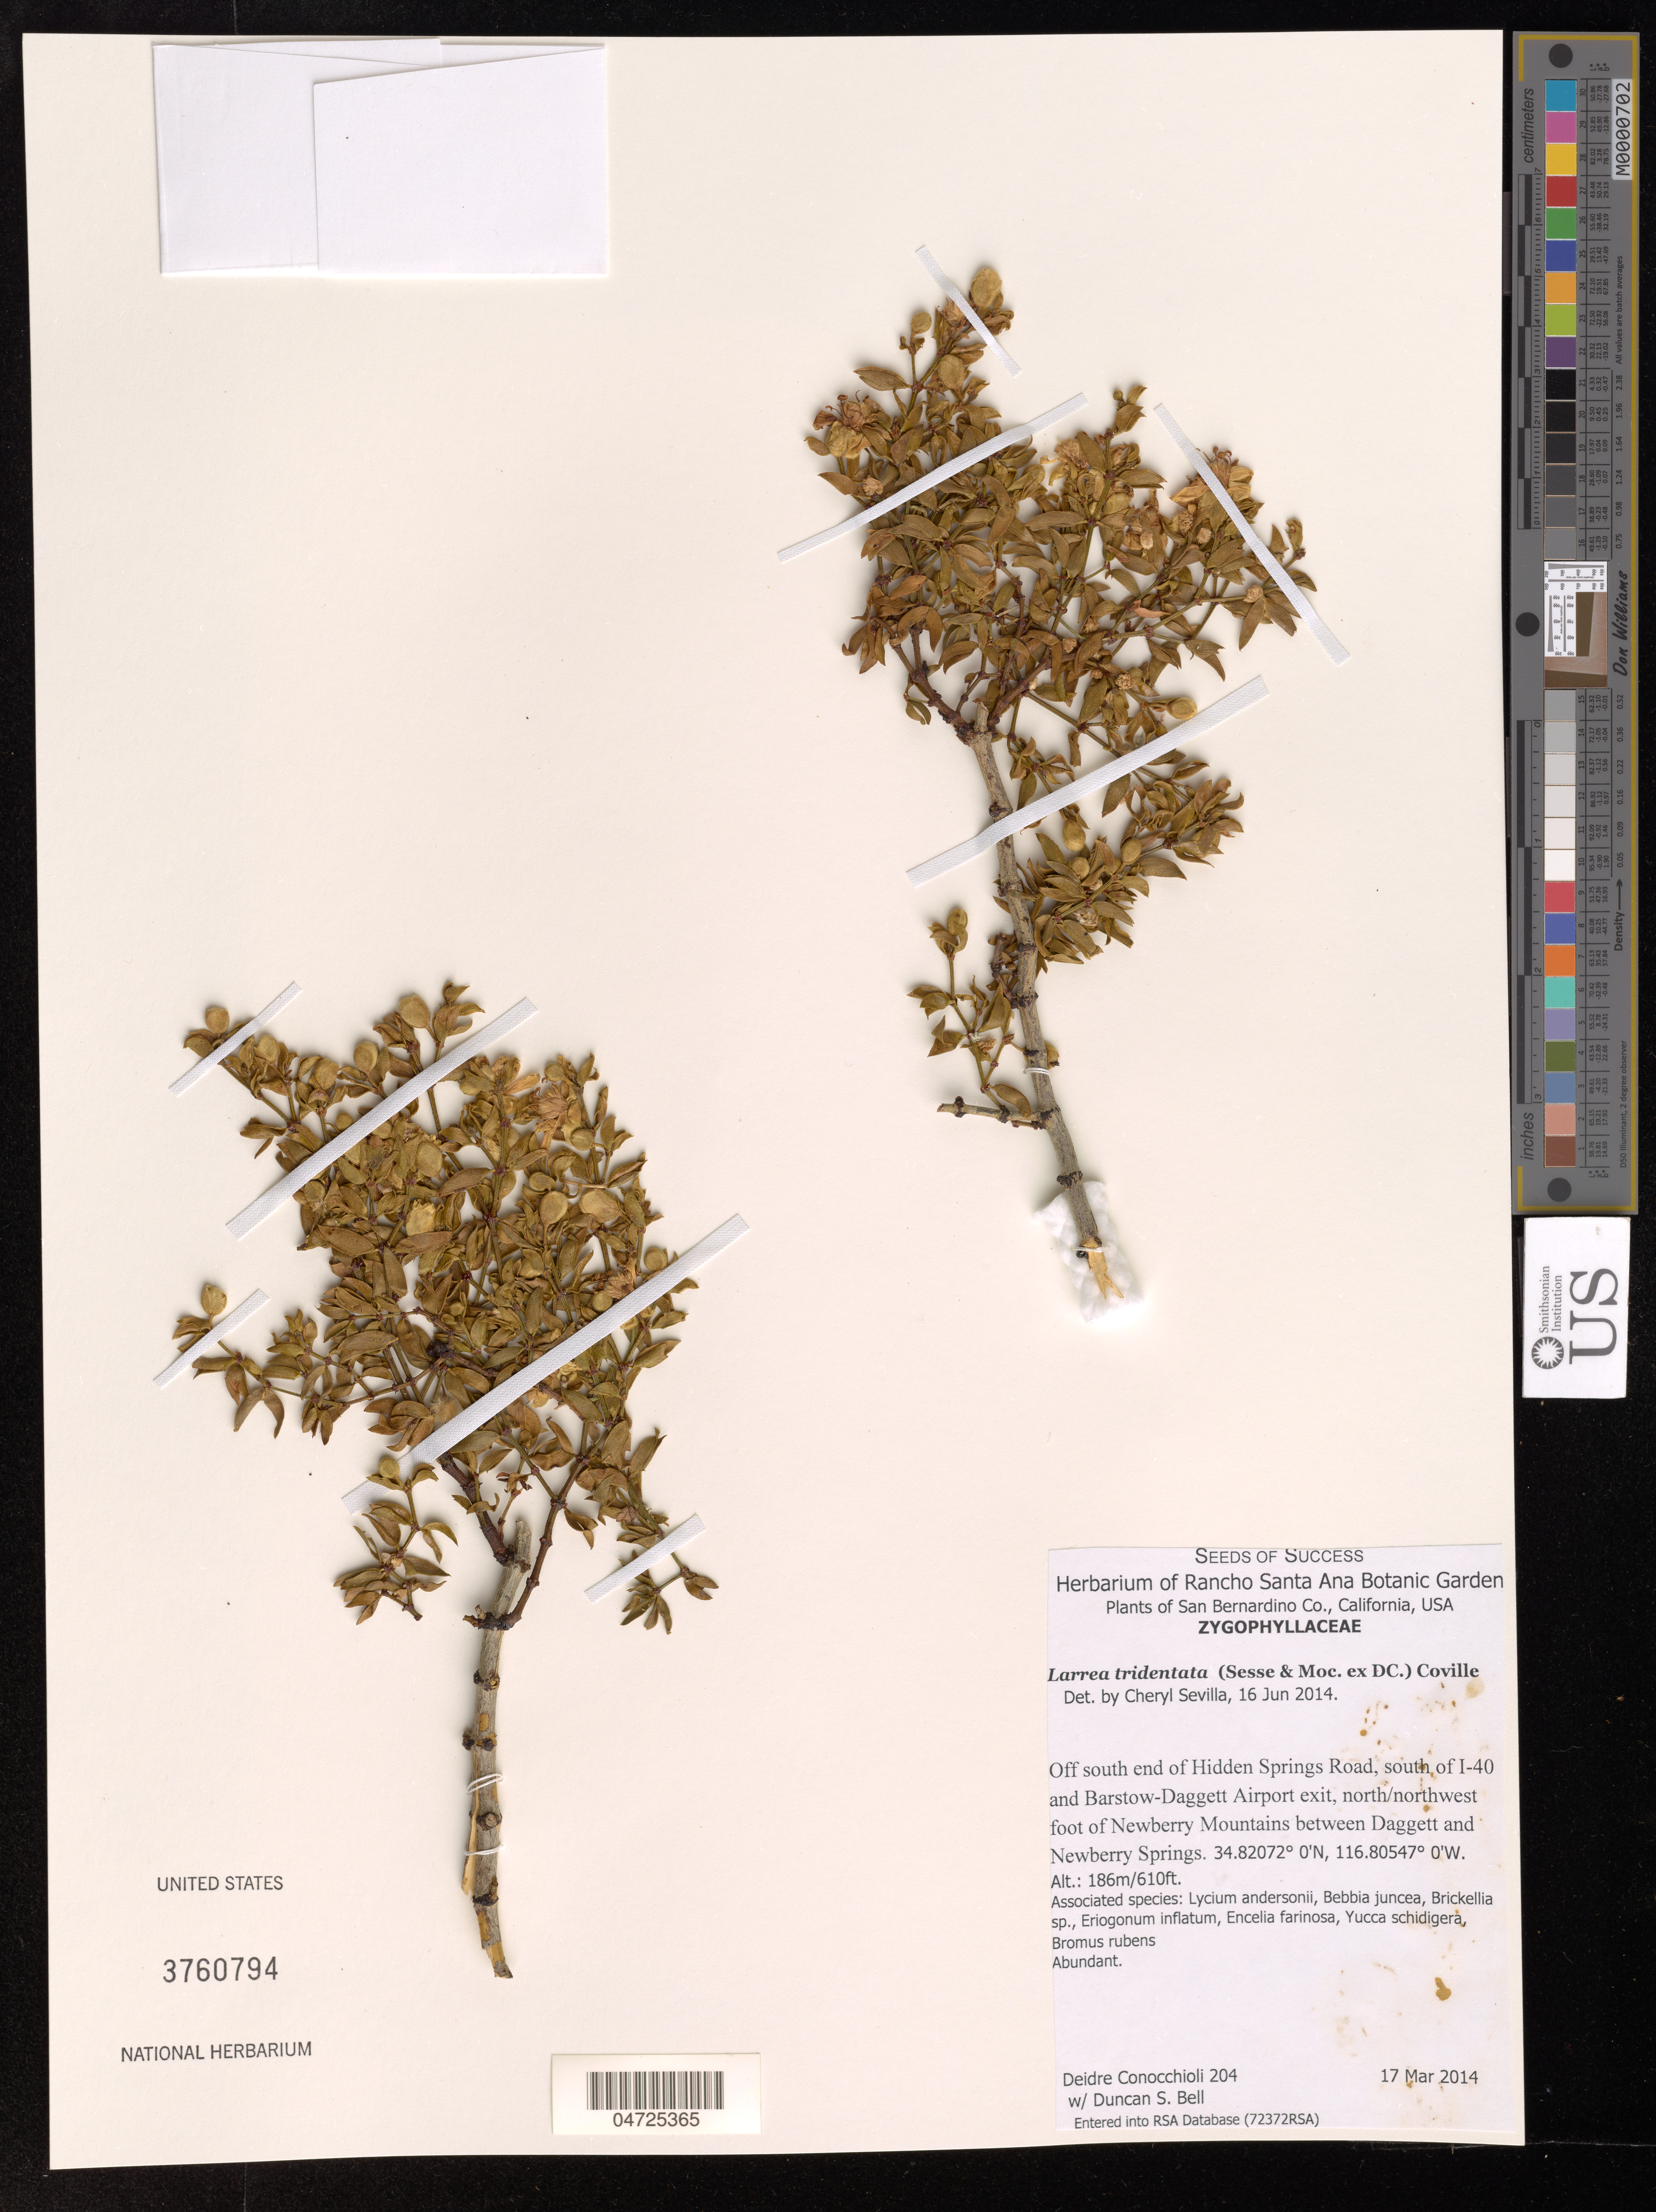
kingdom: Plantae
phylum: Tracheophyta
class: Magnoliopsida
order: Zygophyllales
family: Zygophyllaceae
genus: Larrea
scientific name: Larrea tridentata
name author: (Sessé & Moc. ex DC.) Coville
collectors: D. Conocchioli & D. S. Bell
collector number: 204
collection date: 2014-03-17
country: United States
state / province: California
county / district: San Bernardino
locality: San Bernardino Co. Off south end of Hidden Springs Road, south of I-40 and Barstow-Daggett Airport exit, north/northwest foot of Newberry Mountains between Daggett and Newberry Springs.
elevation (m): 186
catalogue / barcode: US 3760794